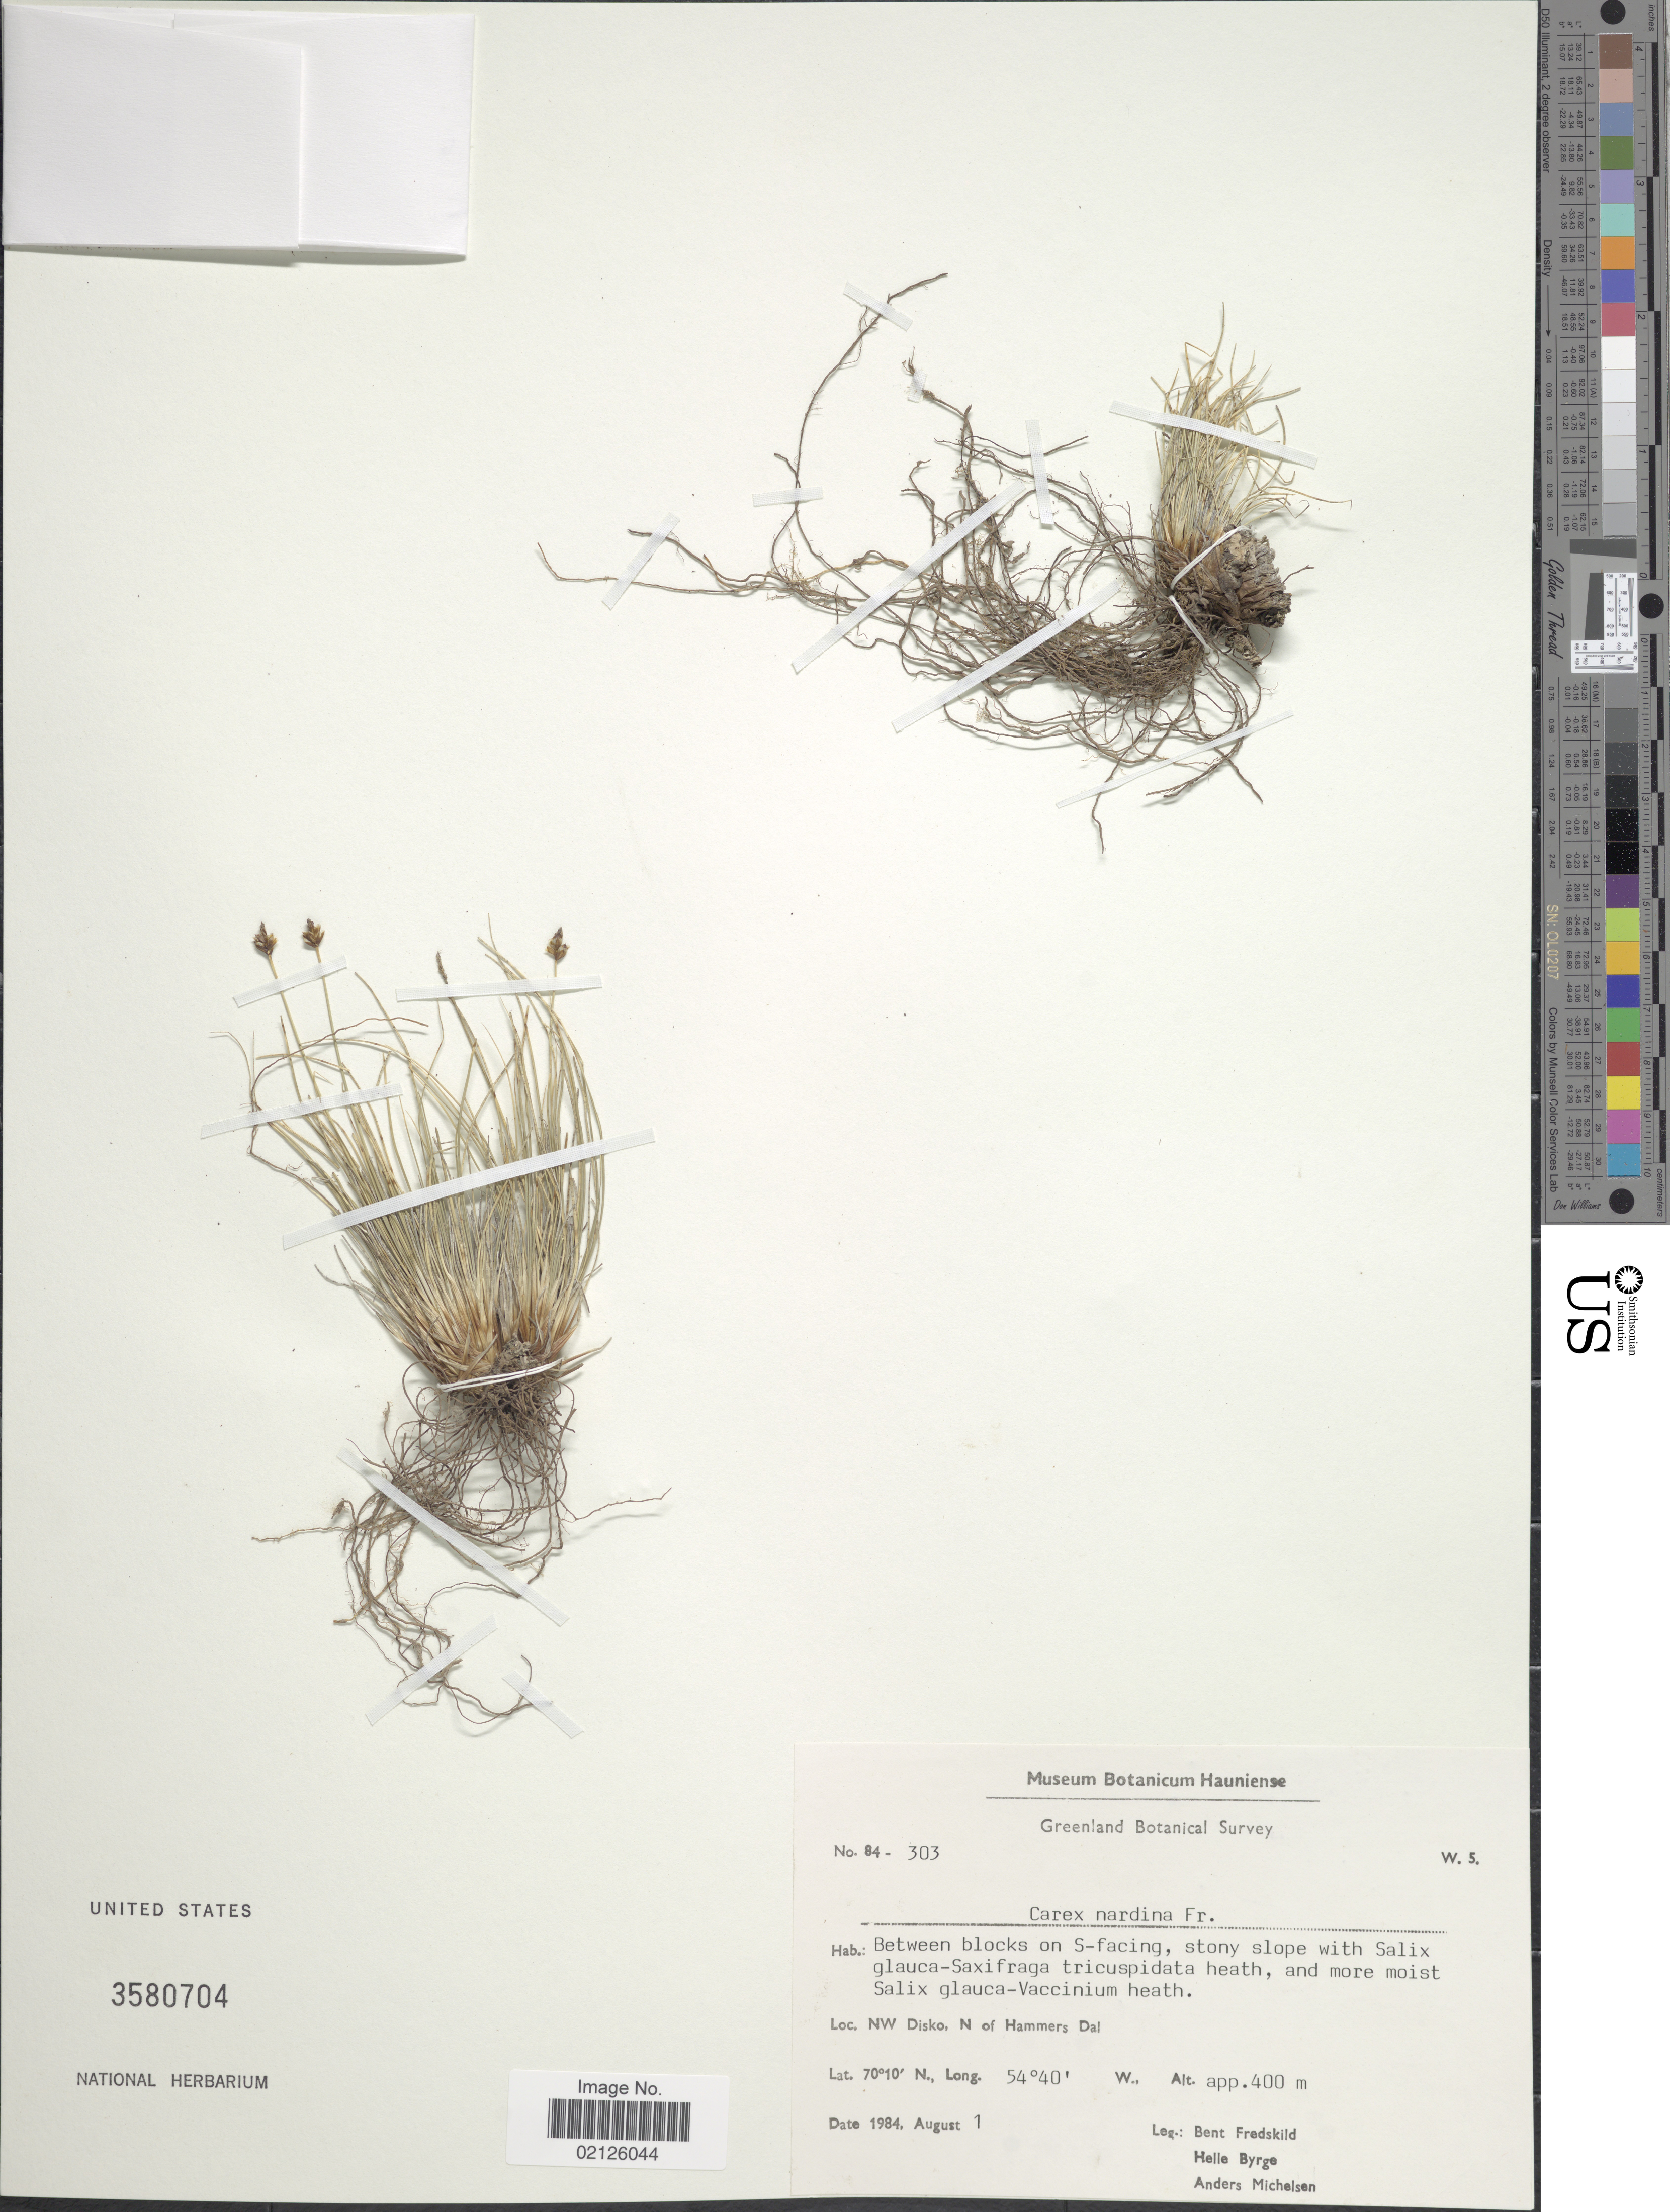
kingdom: Plantae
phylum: Tracheophyta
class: Liliopsida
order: Poales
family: Cyperaceae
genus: Carex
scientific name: Carex nardina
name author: (Hornem.) Fr.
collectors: B. Fredskild, H. Byrge & A. Michelsen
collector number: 84-303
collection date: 1984-08-01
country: Greenland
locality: Between blocks on S-facing, NW Disko, N of Hammers Dal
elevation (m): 400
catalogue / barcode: US 3580704